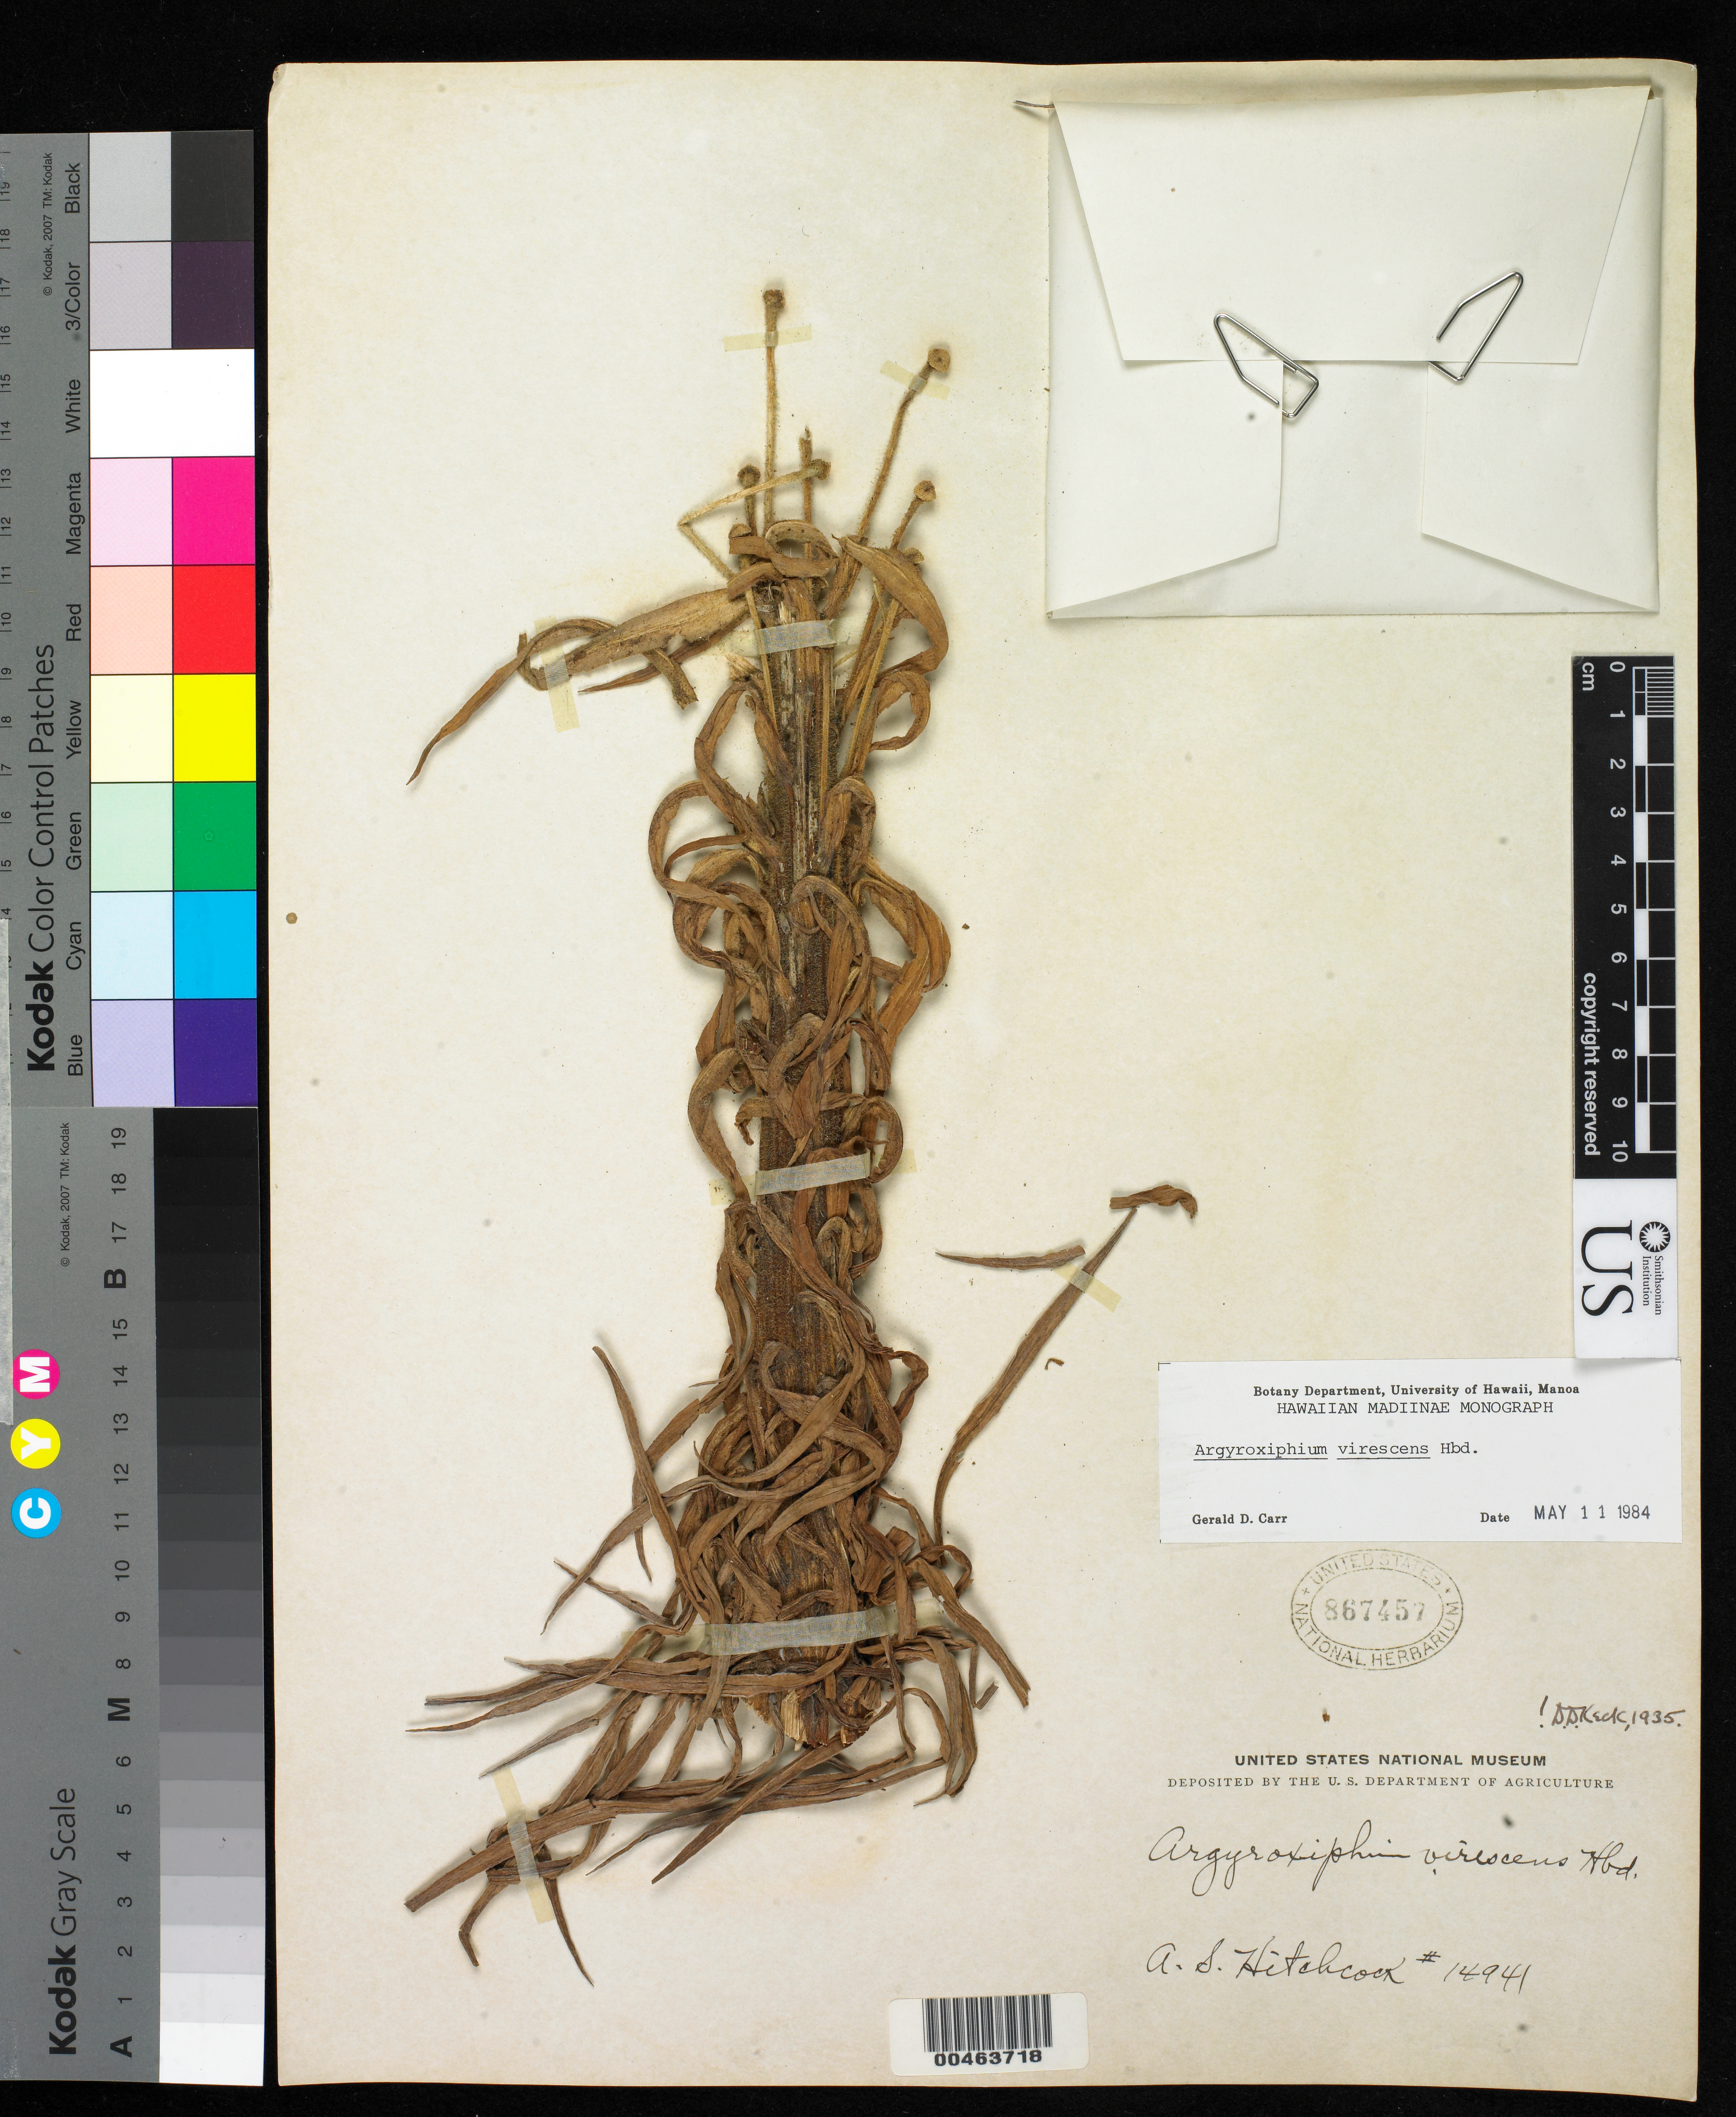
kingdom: Plantae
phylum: Tracheophyta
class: Magnoliopsida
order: Asterales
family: Asteraceae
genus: Argyroxiphium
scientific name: Argyroxiphium virescens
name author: Hillebr.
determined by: Carr, G. D.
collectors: A. S. Hitchcock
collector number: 14941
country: United States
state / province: Hawaii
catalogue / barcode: US 867457